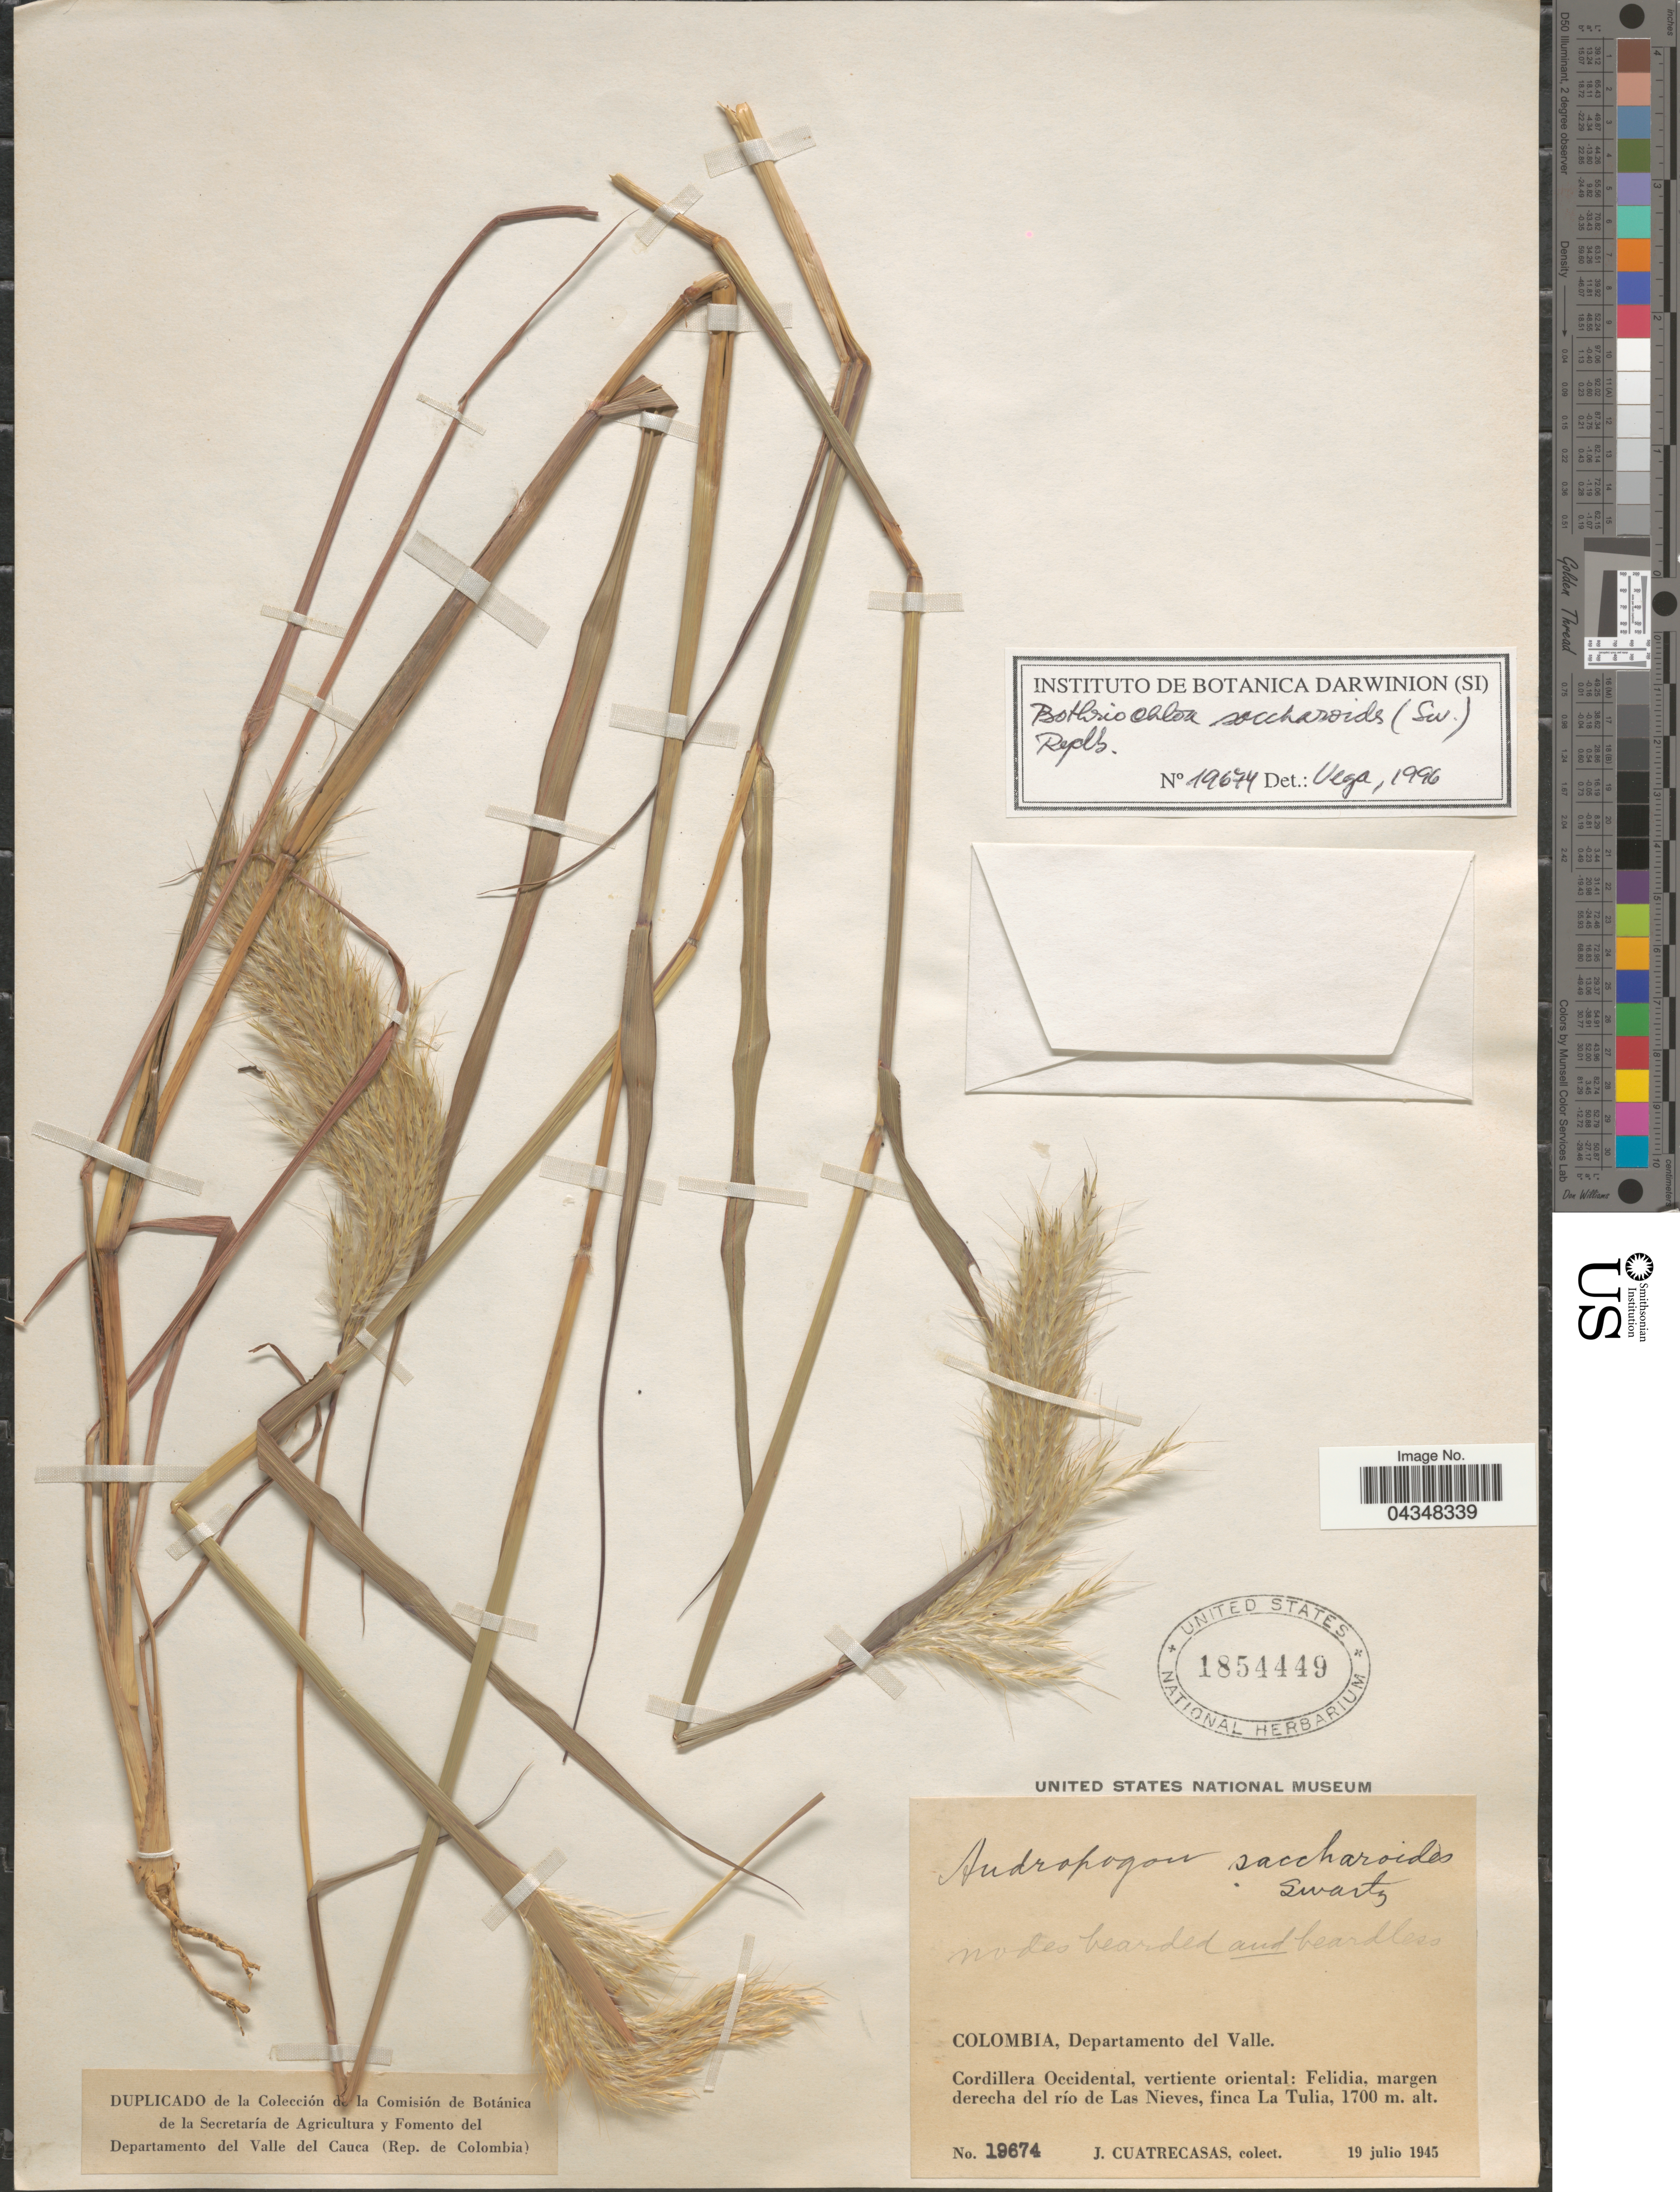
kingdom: Plantae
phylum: Tracheophyta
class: Liliopsida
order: Poales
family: Poaceae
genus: Bothriochloa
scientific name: Bothriochloa saccharoides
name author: (Sw.) Rydb.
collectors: J. Cuatrecasas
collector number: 19674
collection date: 1945-07-19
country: Colombia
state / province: Valle del Cauca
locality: Departamento del Valle. Cordillera Occidental, vertiente oriental: Felidia, margen derecha del río de Las Nieves, finca La Tulia.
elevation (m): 1700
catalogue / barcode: US 1854449